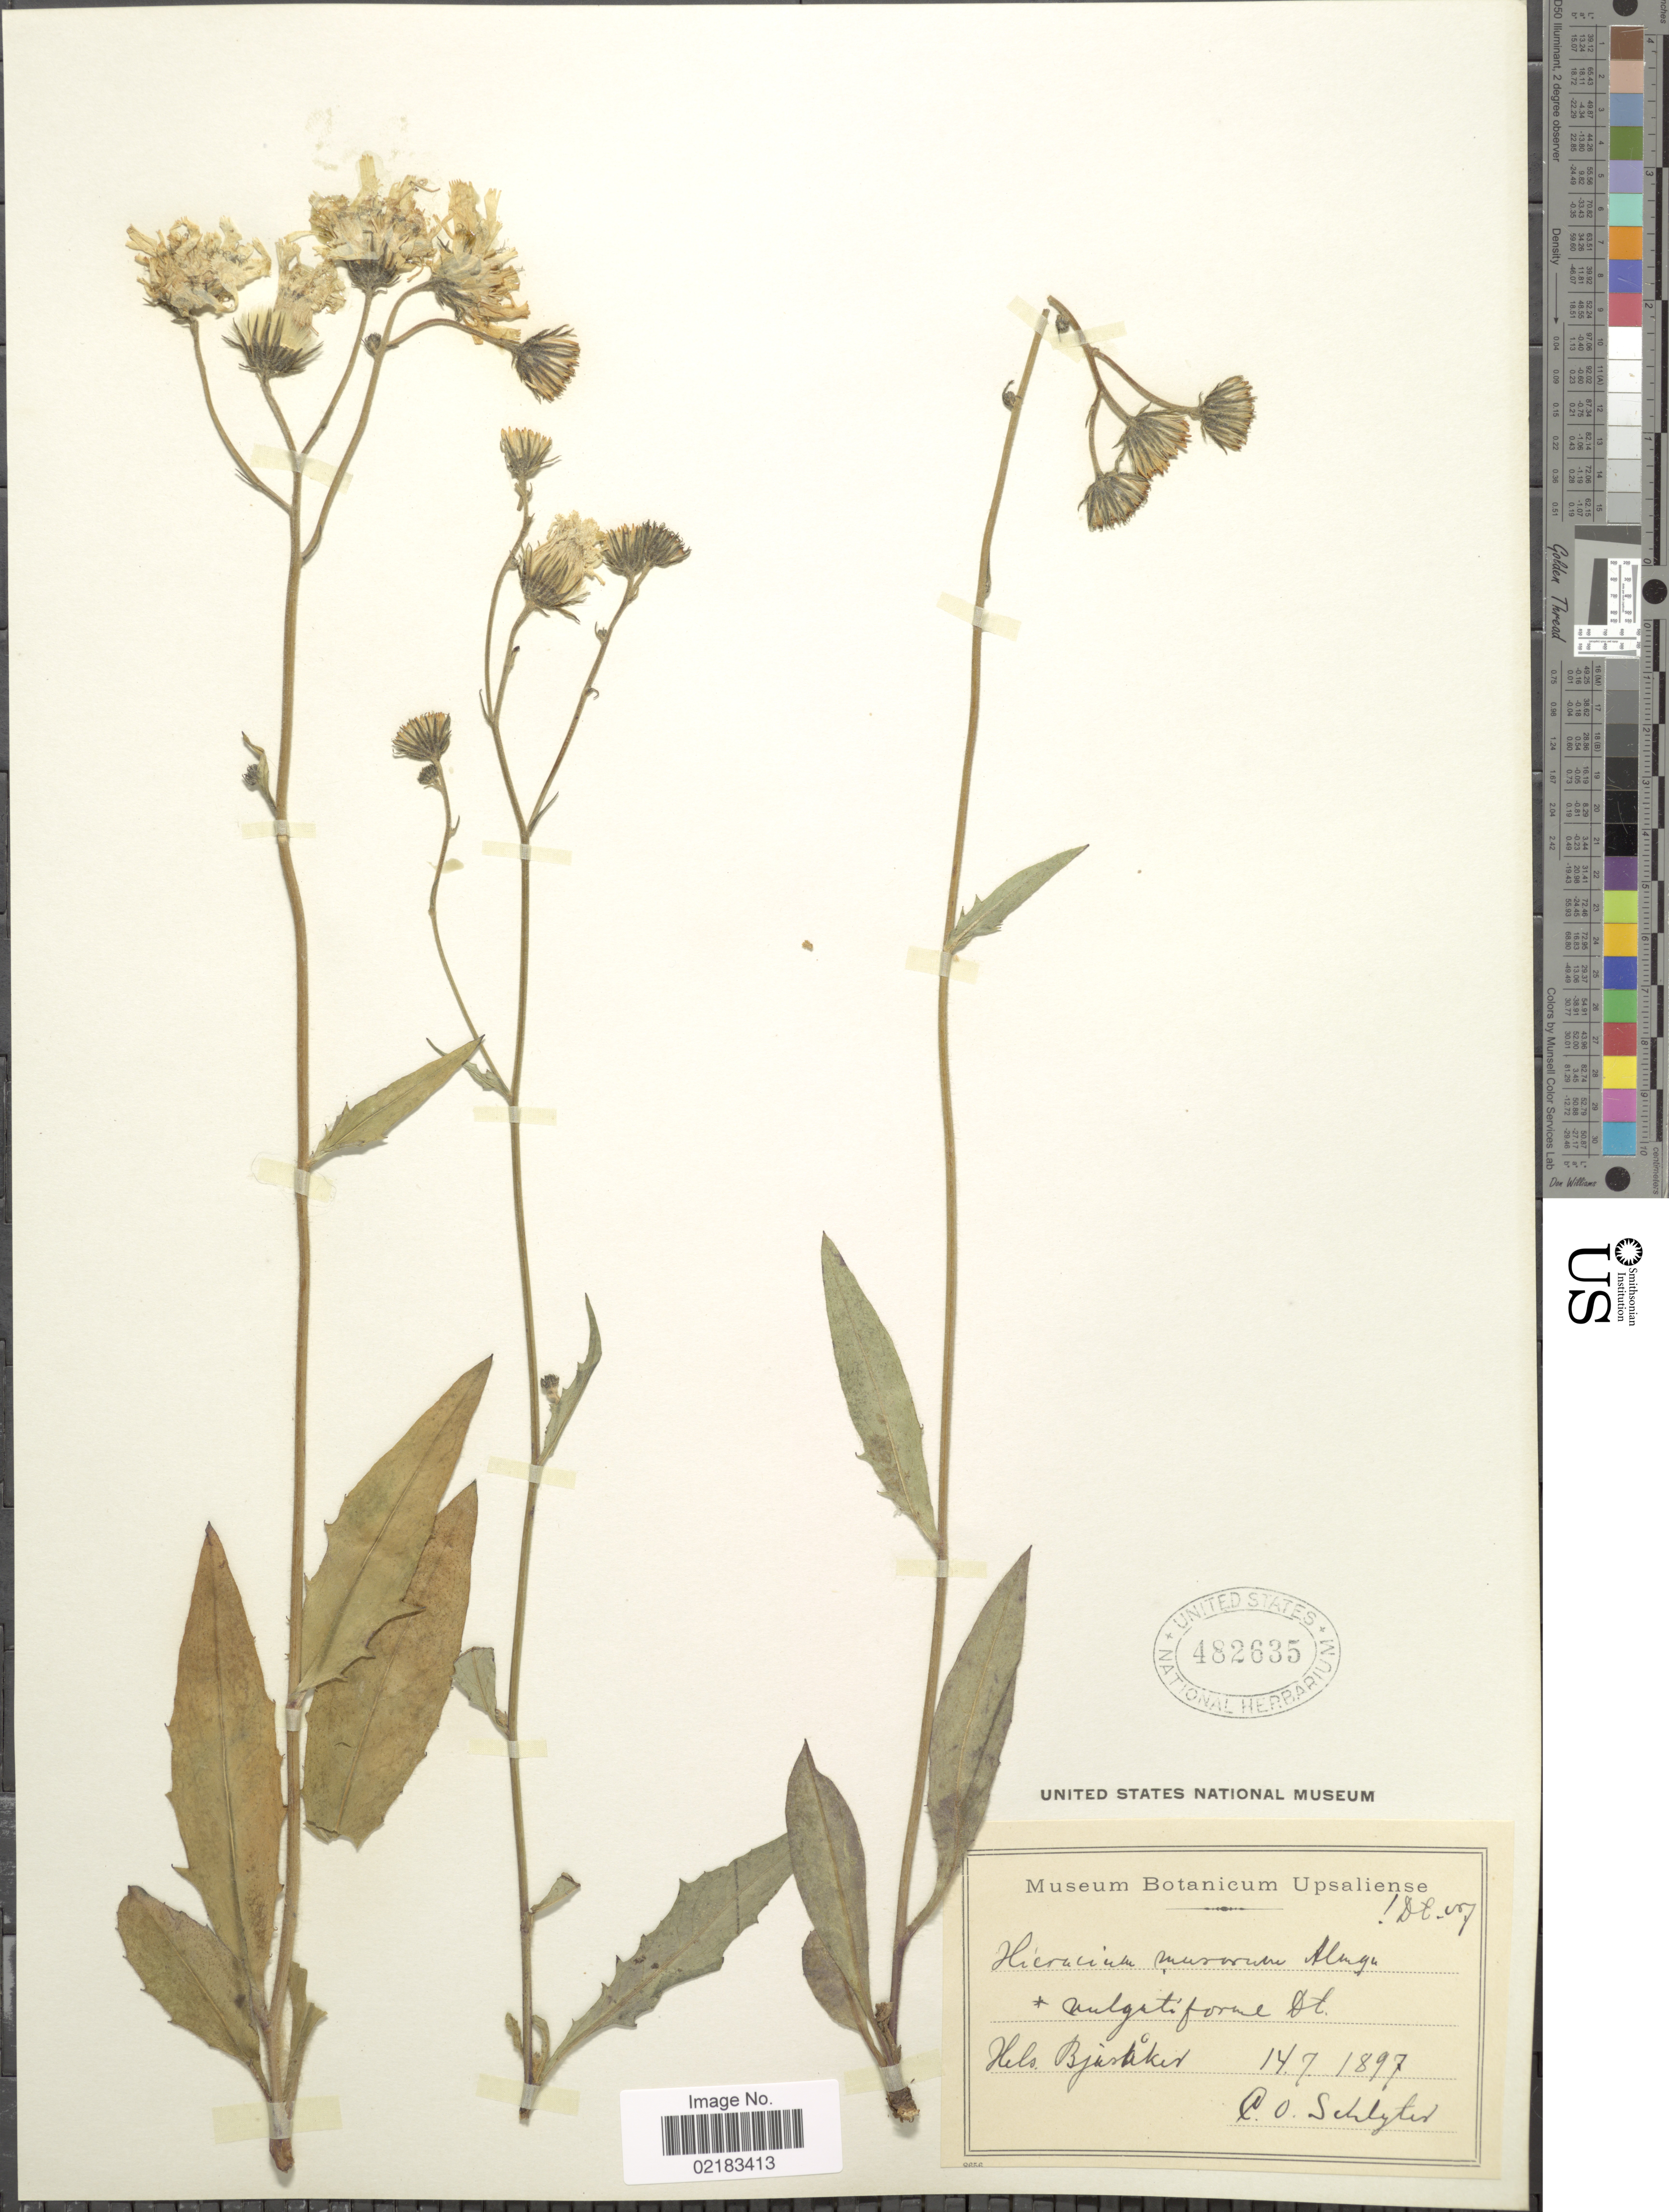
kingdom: Plantae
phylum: Tracheophyta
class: Magnoliopsida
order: Asterales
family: Asteraceae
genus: Hieracium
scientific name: Hieracium murorum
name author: L.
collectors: C. Schlyter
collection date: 1897-07-14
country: Sweden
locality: Hels. Bjuråker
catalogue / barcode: US 482635